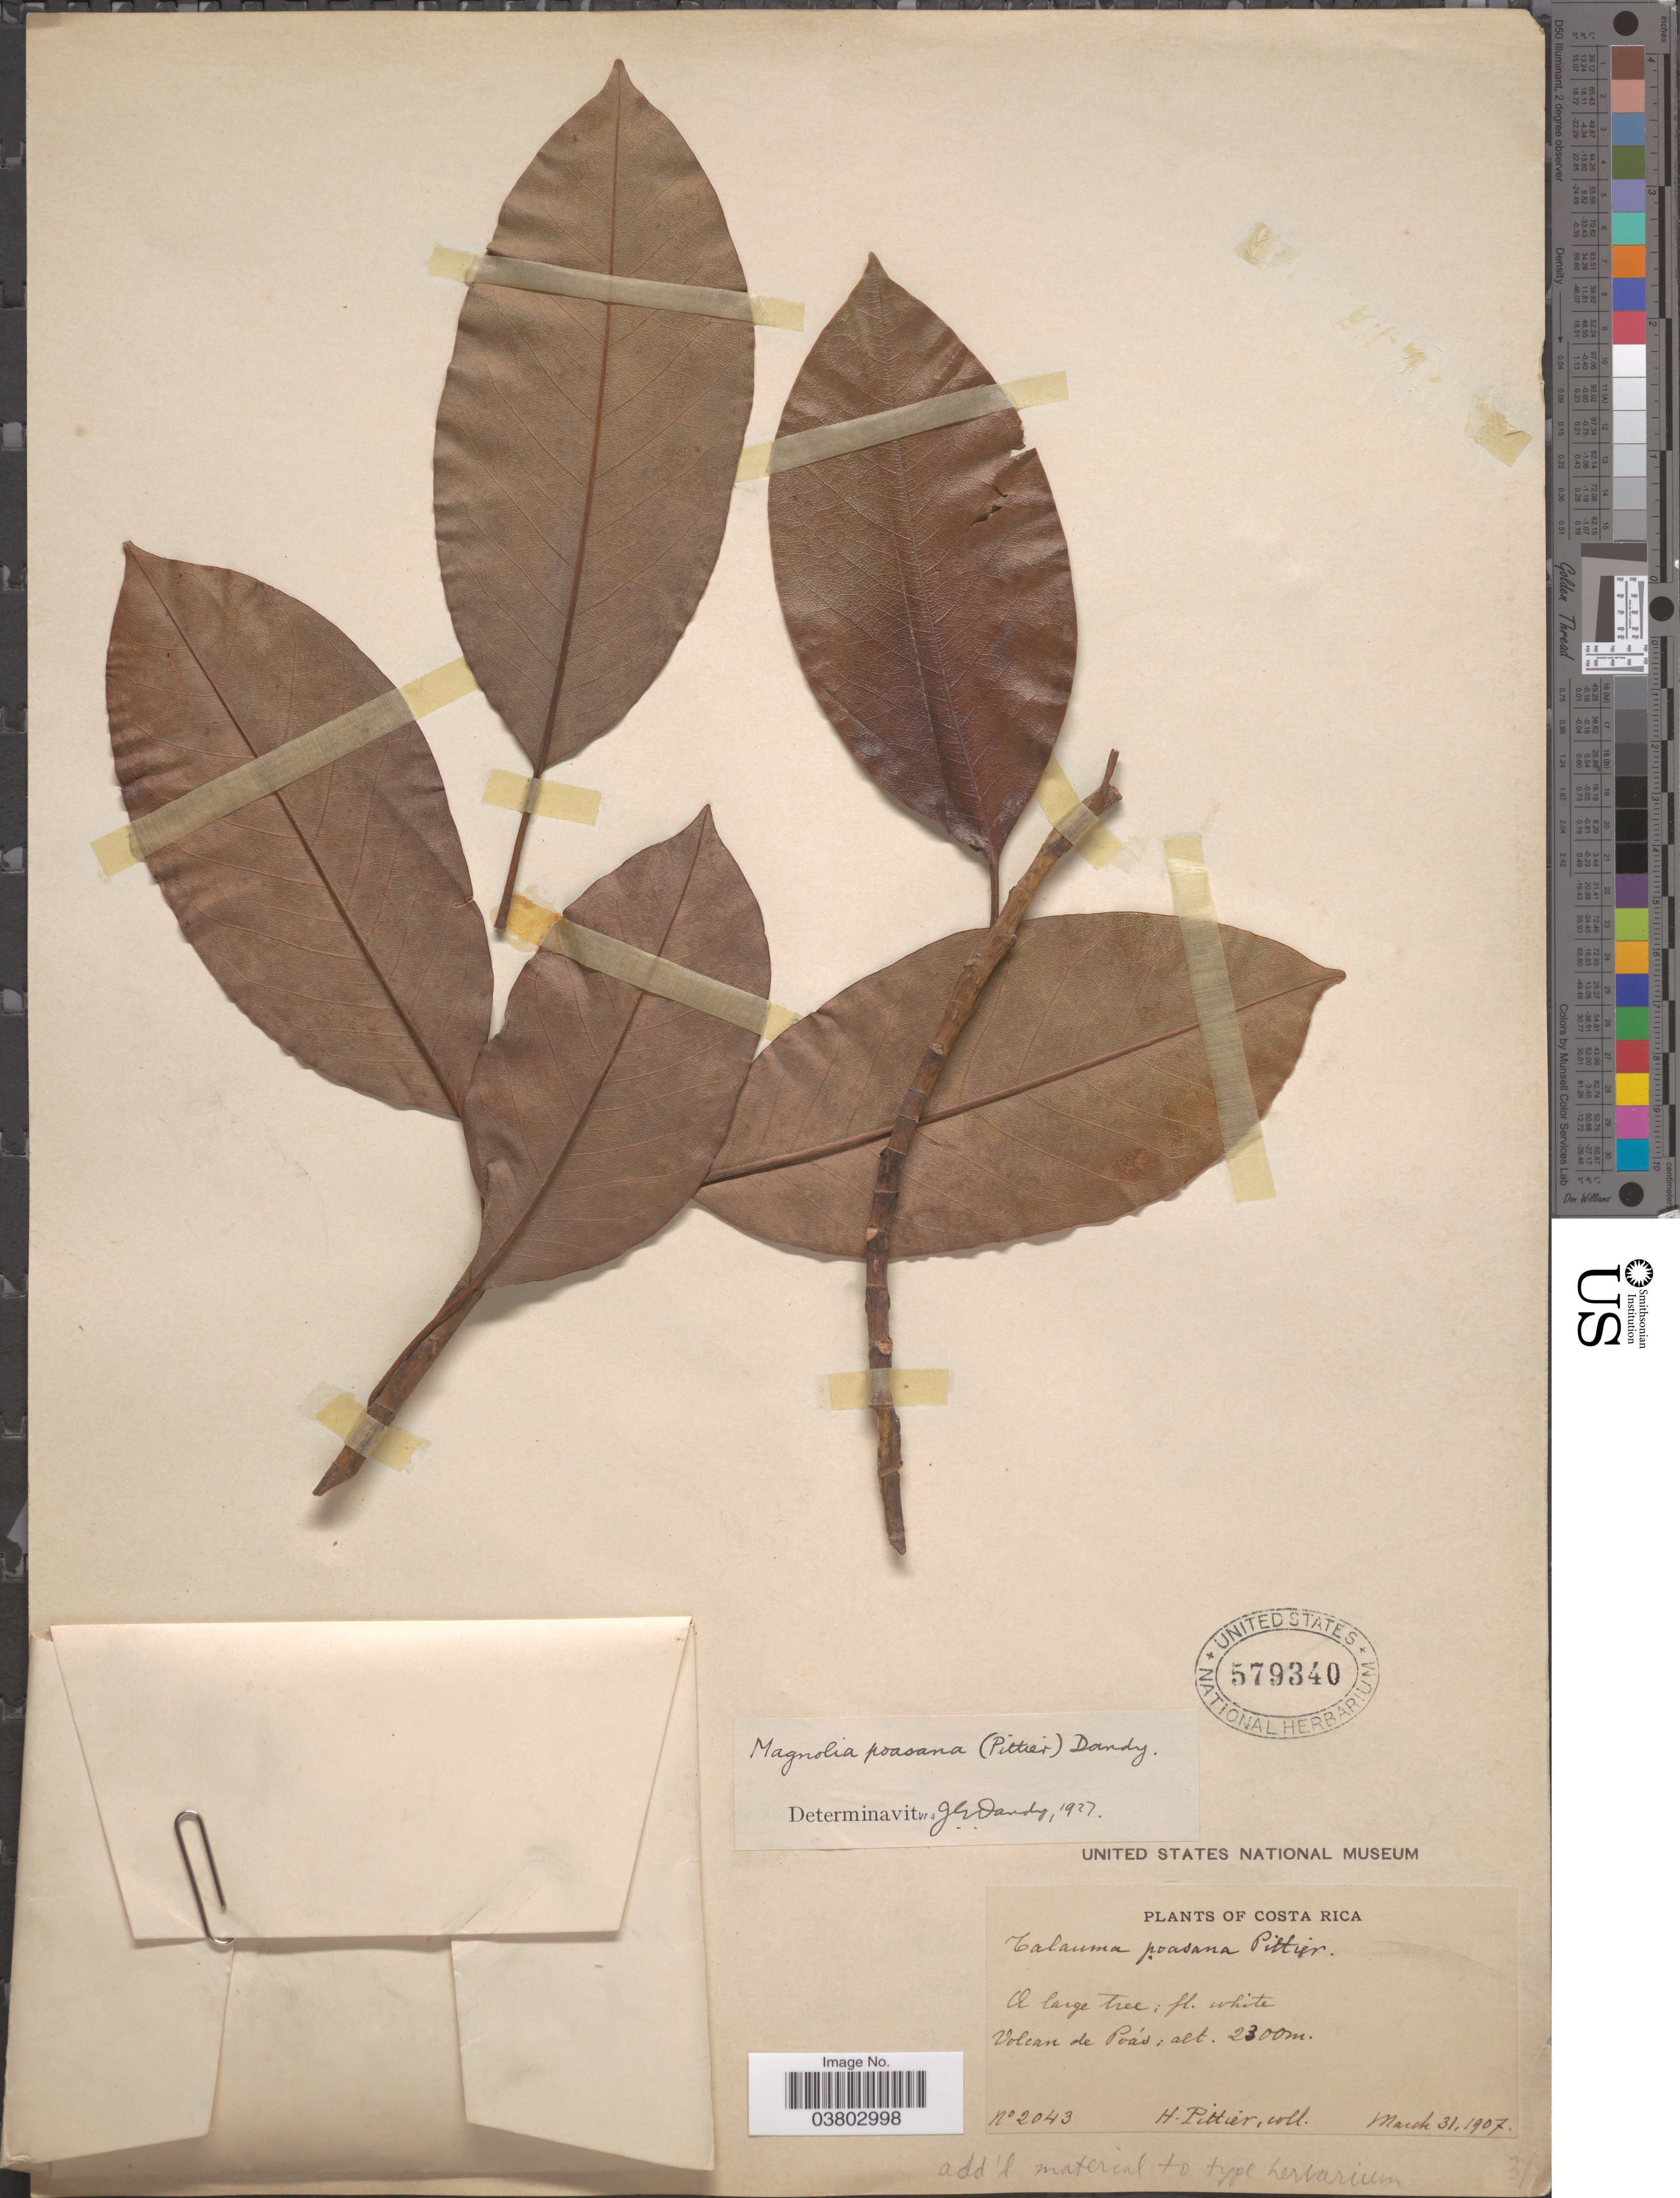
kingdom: Plantae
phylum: Tracheophyta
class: Magnoliopsida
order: Magnoliales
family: Magnoliaceae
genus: Magnolia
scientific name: Magnolia poasana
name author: Dandy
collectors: H. F. Pittier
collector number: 2043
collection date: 1907-03-31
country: Costa Rica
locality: Volcan de Poás.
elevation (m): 2300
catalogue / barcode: US 579340